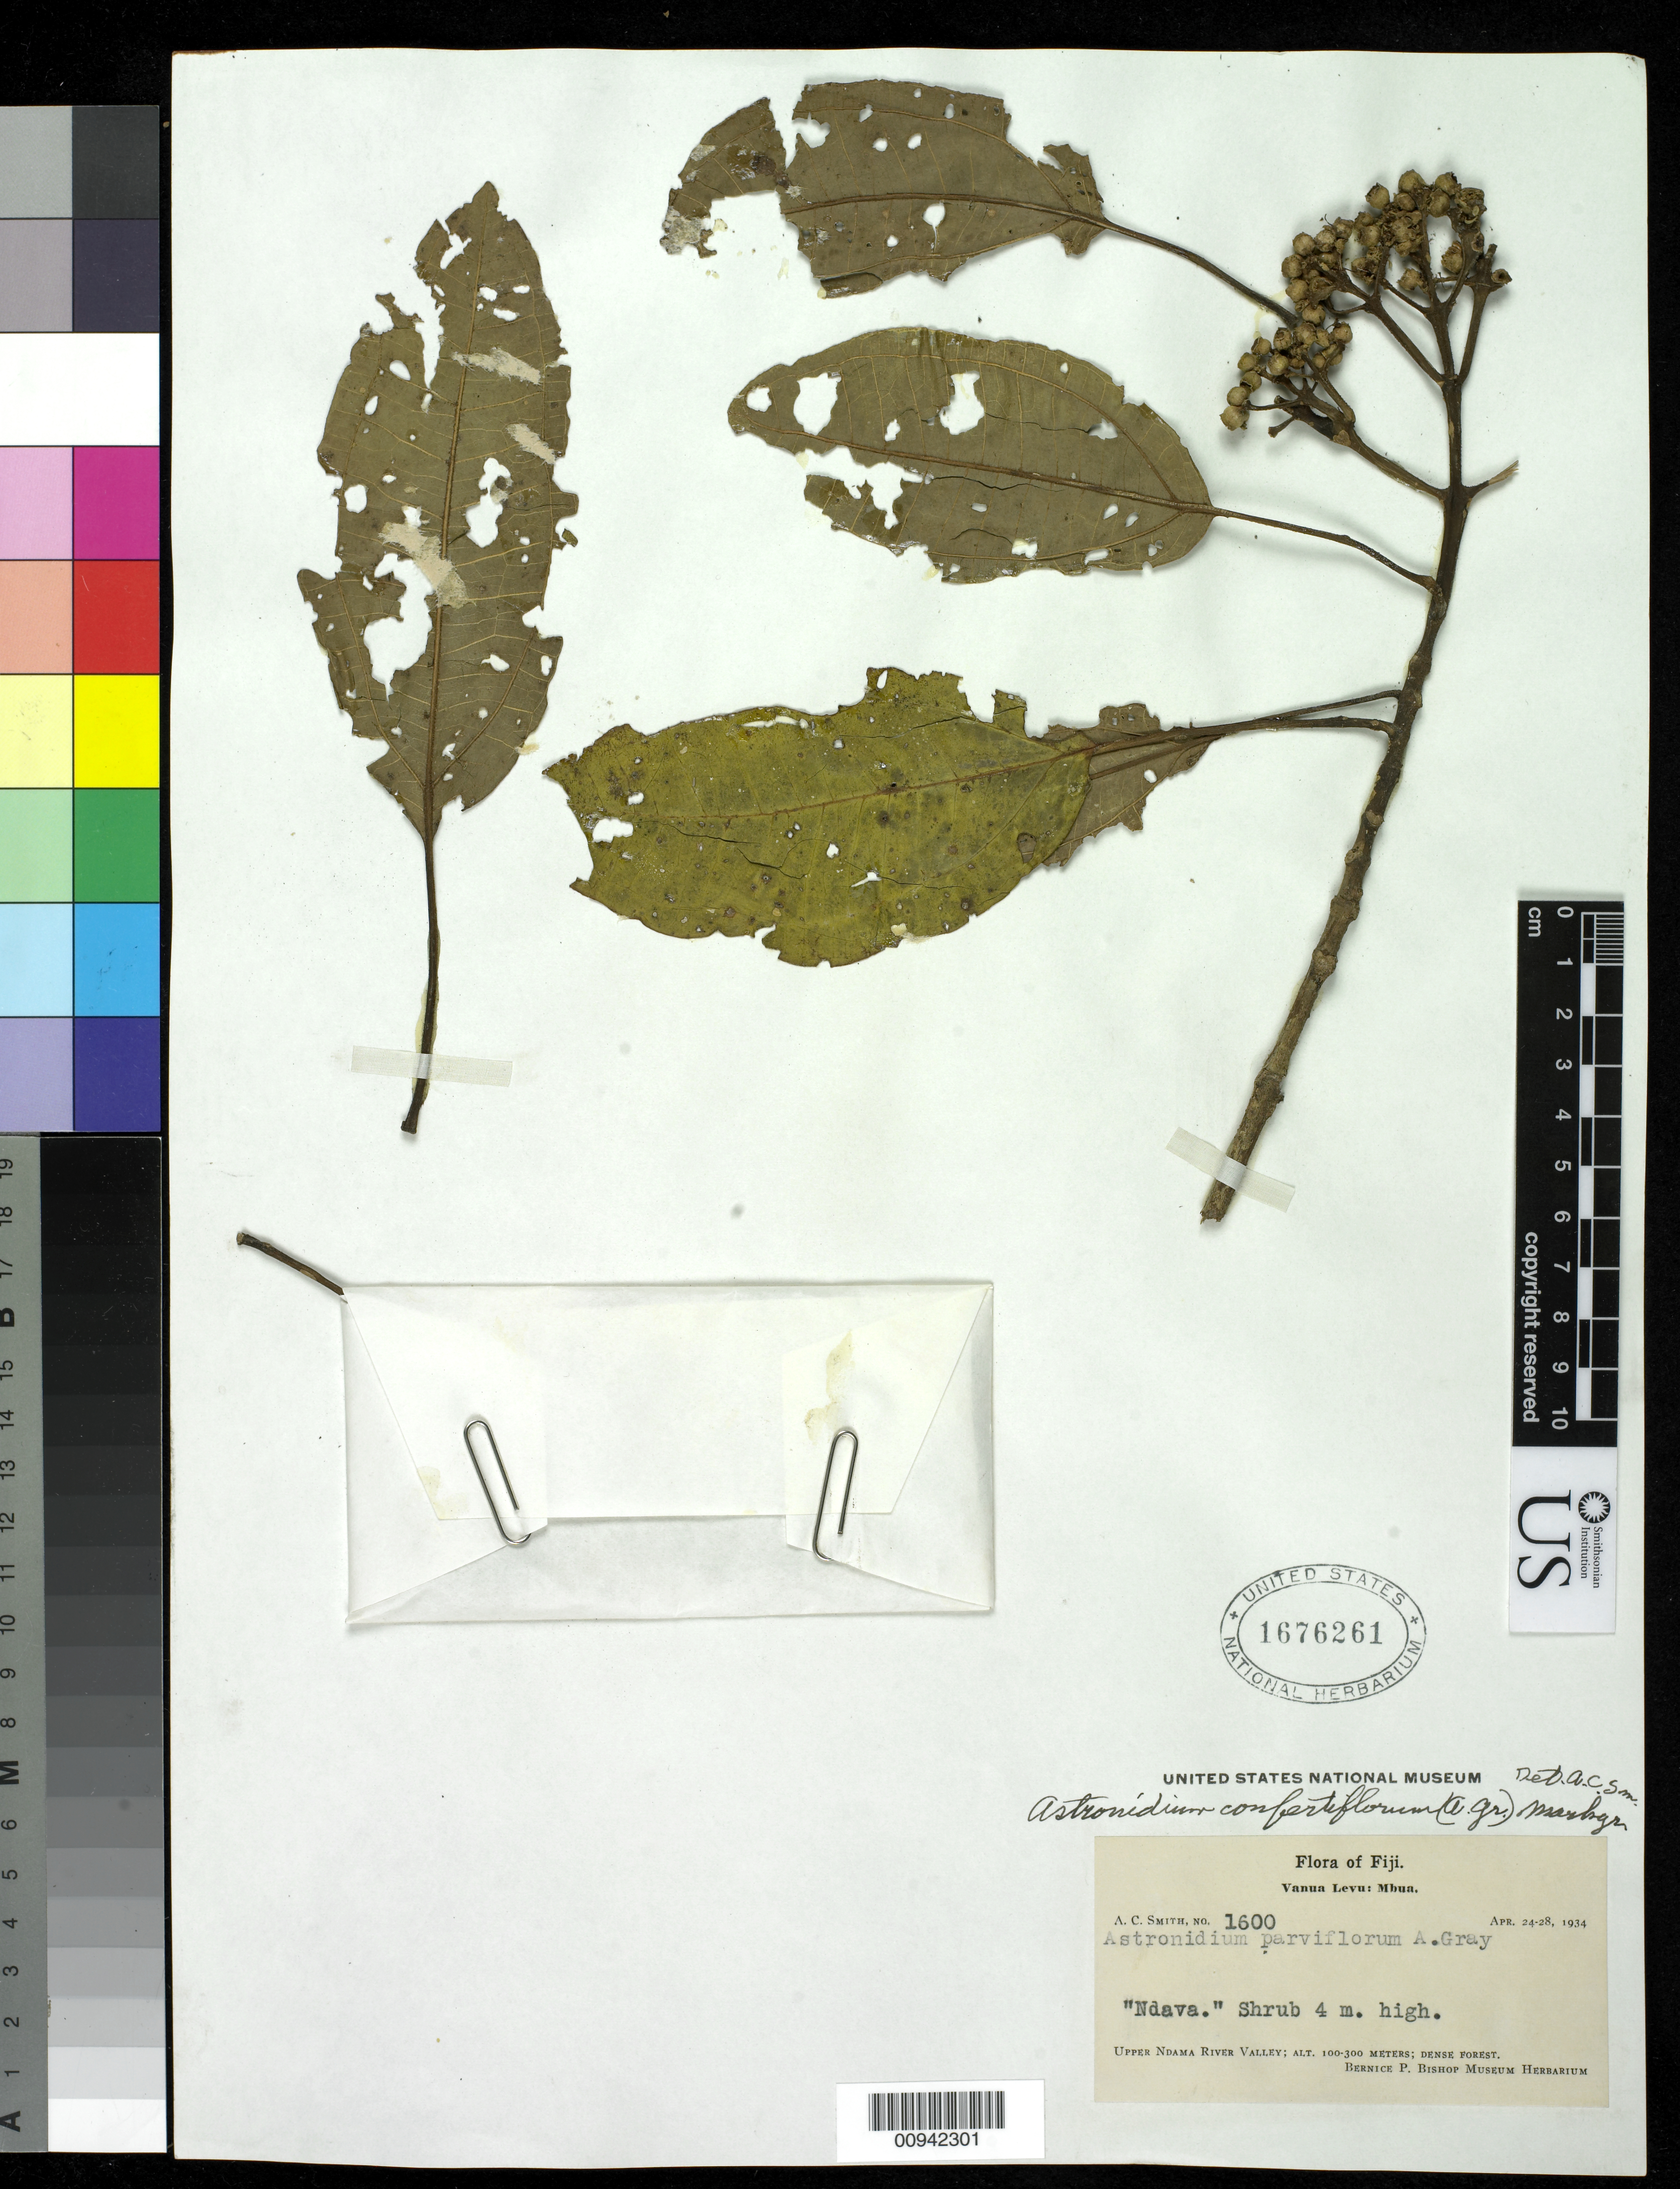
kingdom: Plantae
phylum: Tracheophyta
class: Magnoliopsida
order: Myrtales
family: Melastomataceae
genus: Astronidium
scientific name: Astronidium confertiflorum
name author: (A. Gray) Markgr.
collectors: C. A. Smith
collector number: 1600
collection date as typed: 24 Apr 1934 to 28 Apr 1934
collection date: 1934-04-24/1934-04-28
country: Fiji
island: Vanua Levu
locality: Upper Ndama River Valley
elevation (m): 100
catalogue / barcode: US 1676261